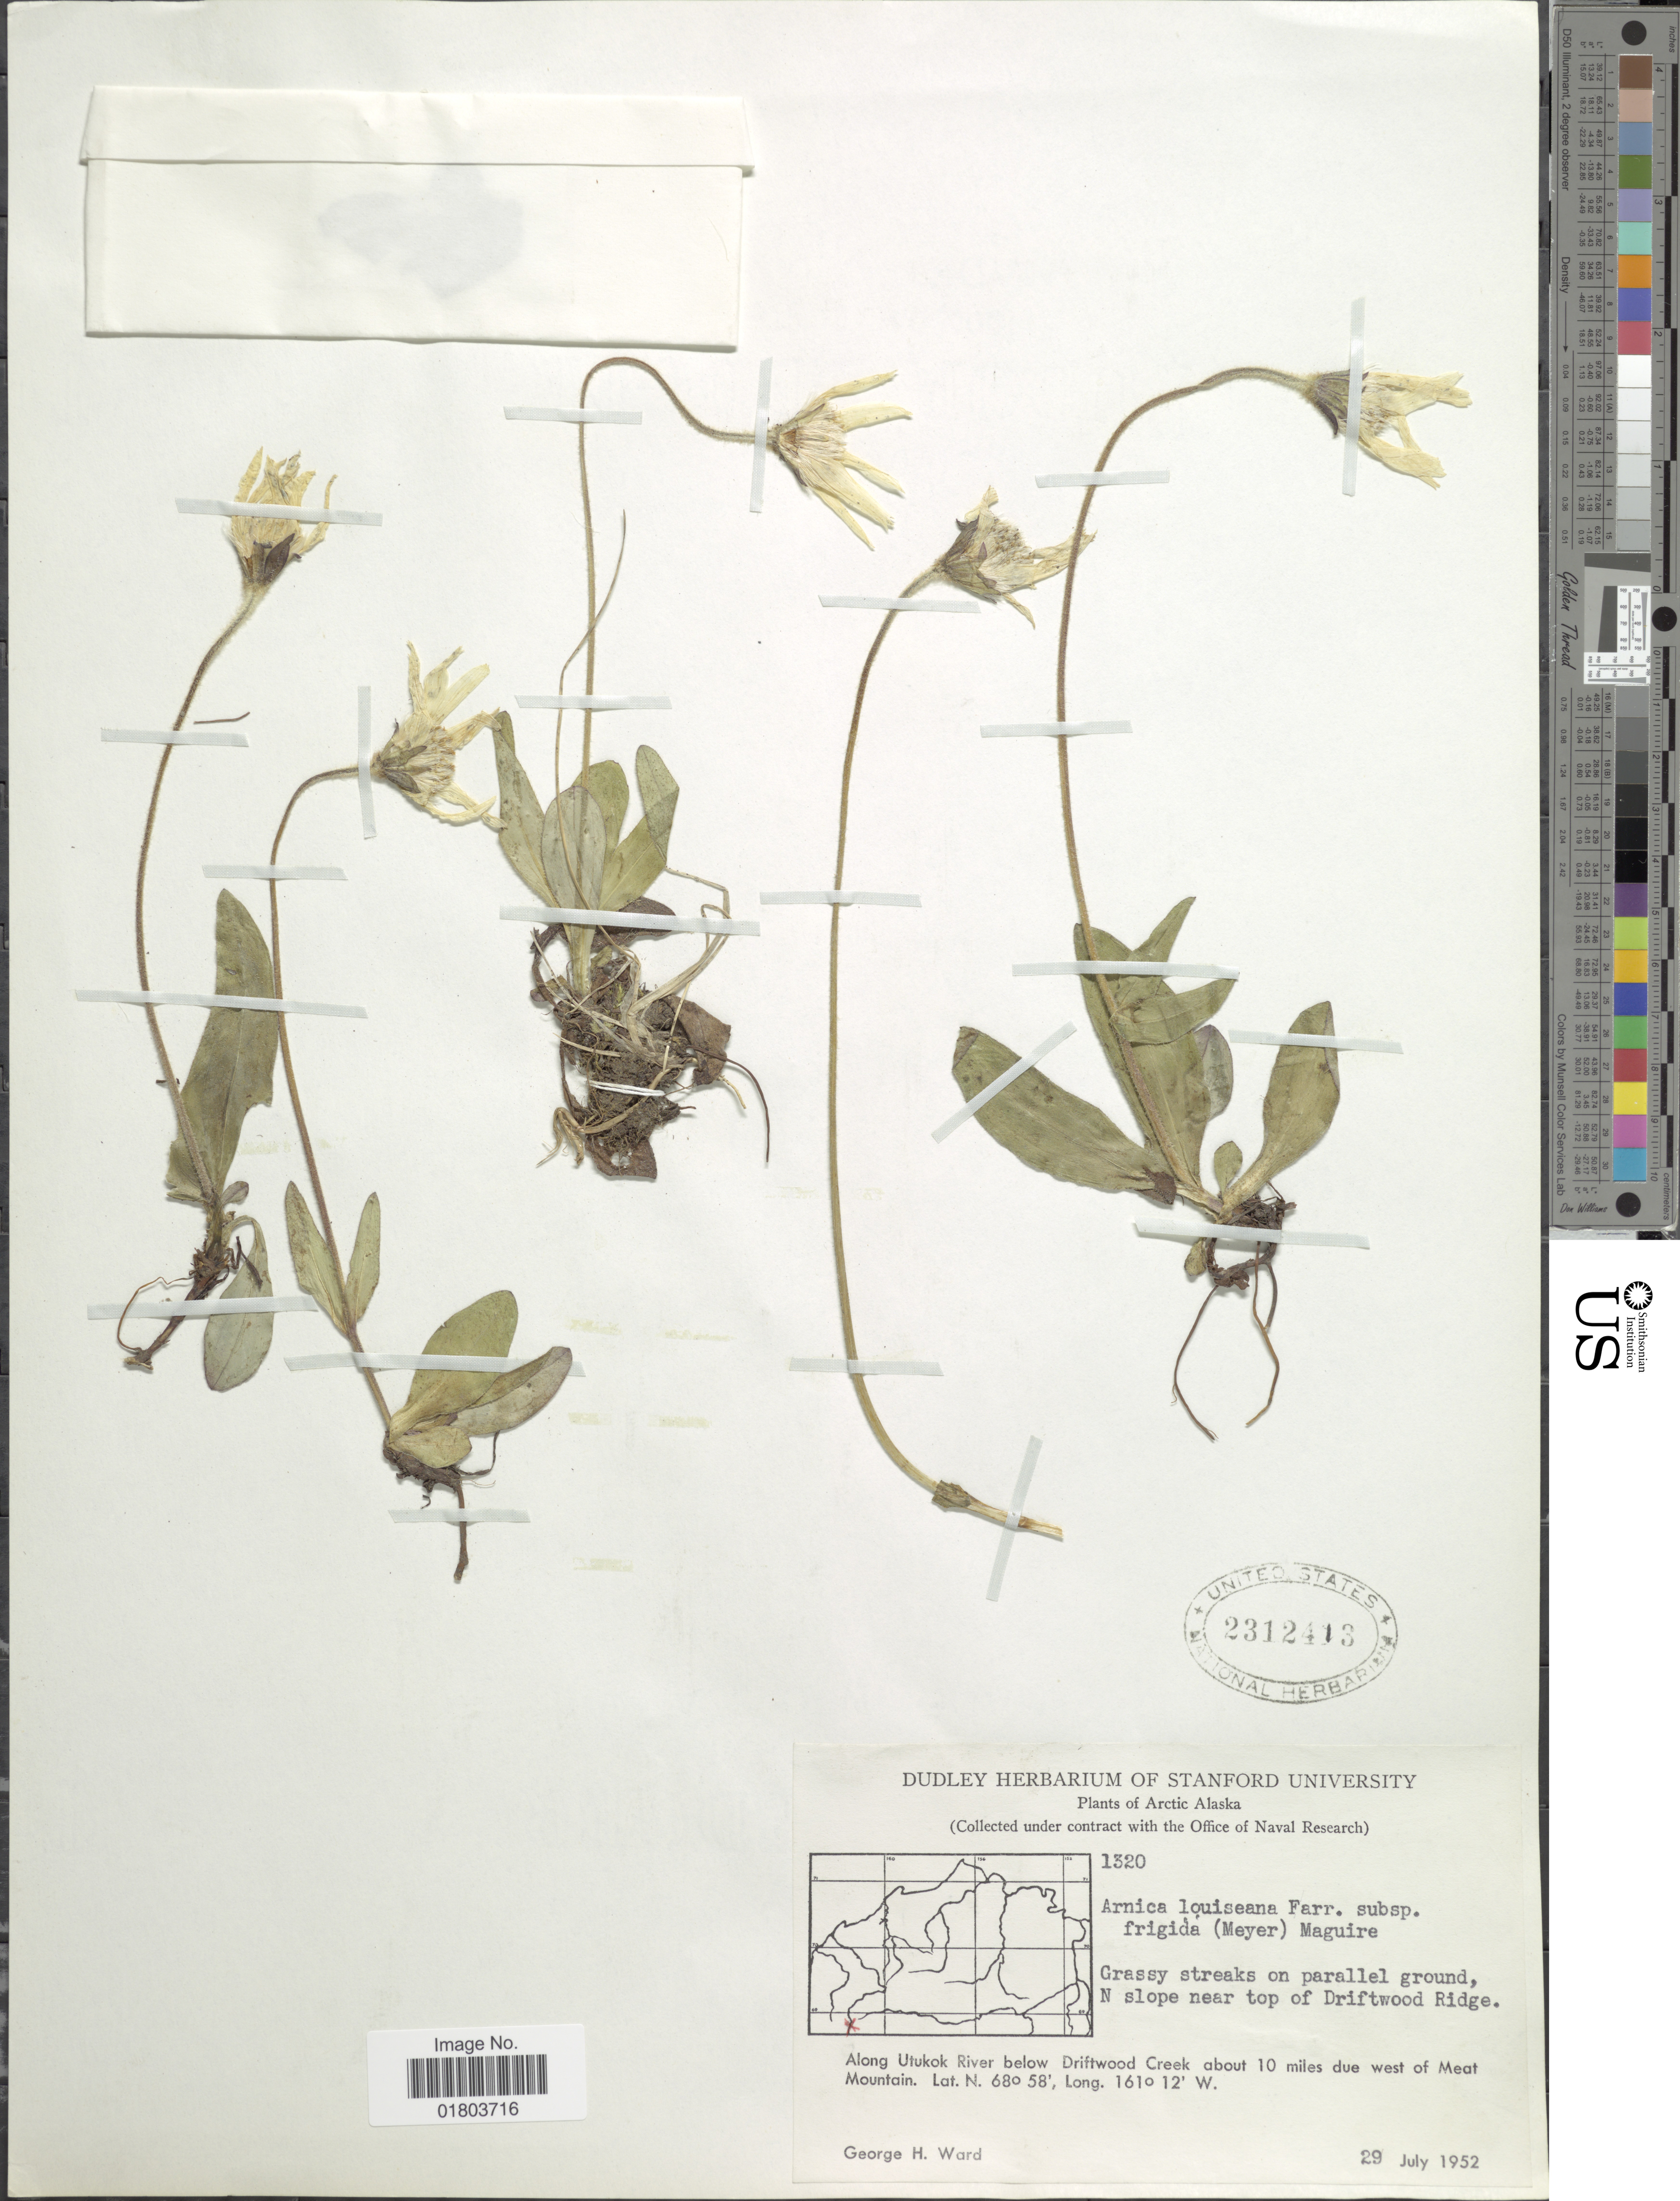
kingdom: Plantae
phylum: Tracheophyta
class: Magnoliopsida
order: Asterales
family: Asteraceae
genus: Arnica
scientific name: Arnica louiseana subsp. frigida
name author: (C.A. Mey. ex Iljin) Maguire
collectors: G. H. Ward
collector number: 1320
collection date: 1952-07-29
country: United States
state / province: Alaska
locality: Arctic Alaska, Grassy streaks on parallel ground, N slope near top of Driftwood Ridge, Along Utukok River below Driftwood Creek about 10 miles due west of Meat Mountain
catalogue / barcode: US 2312413